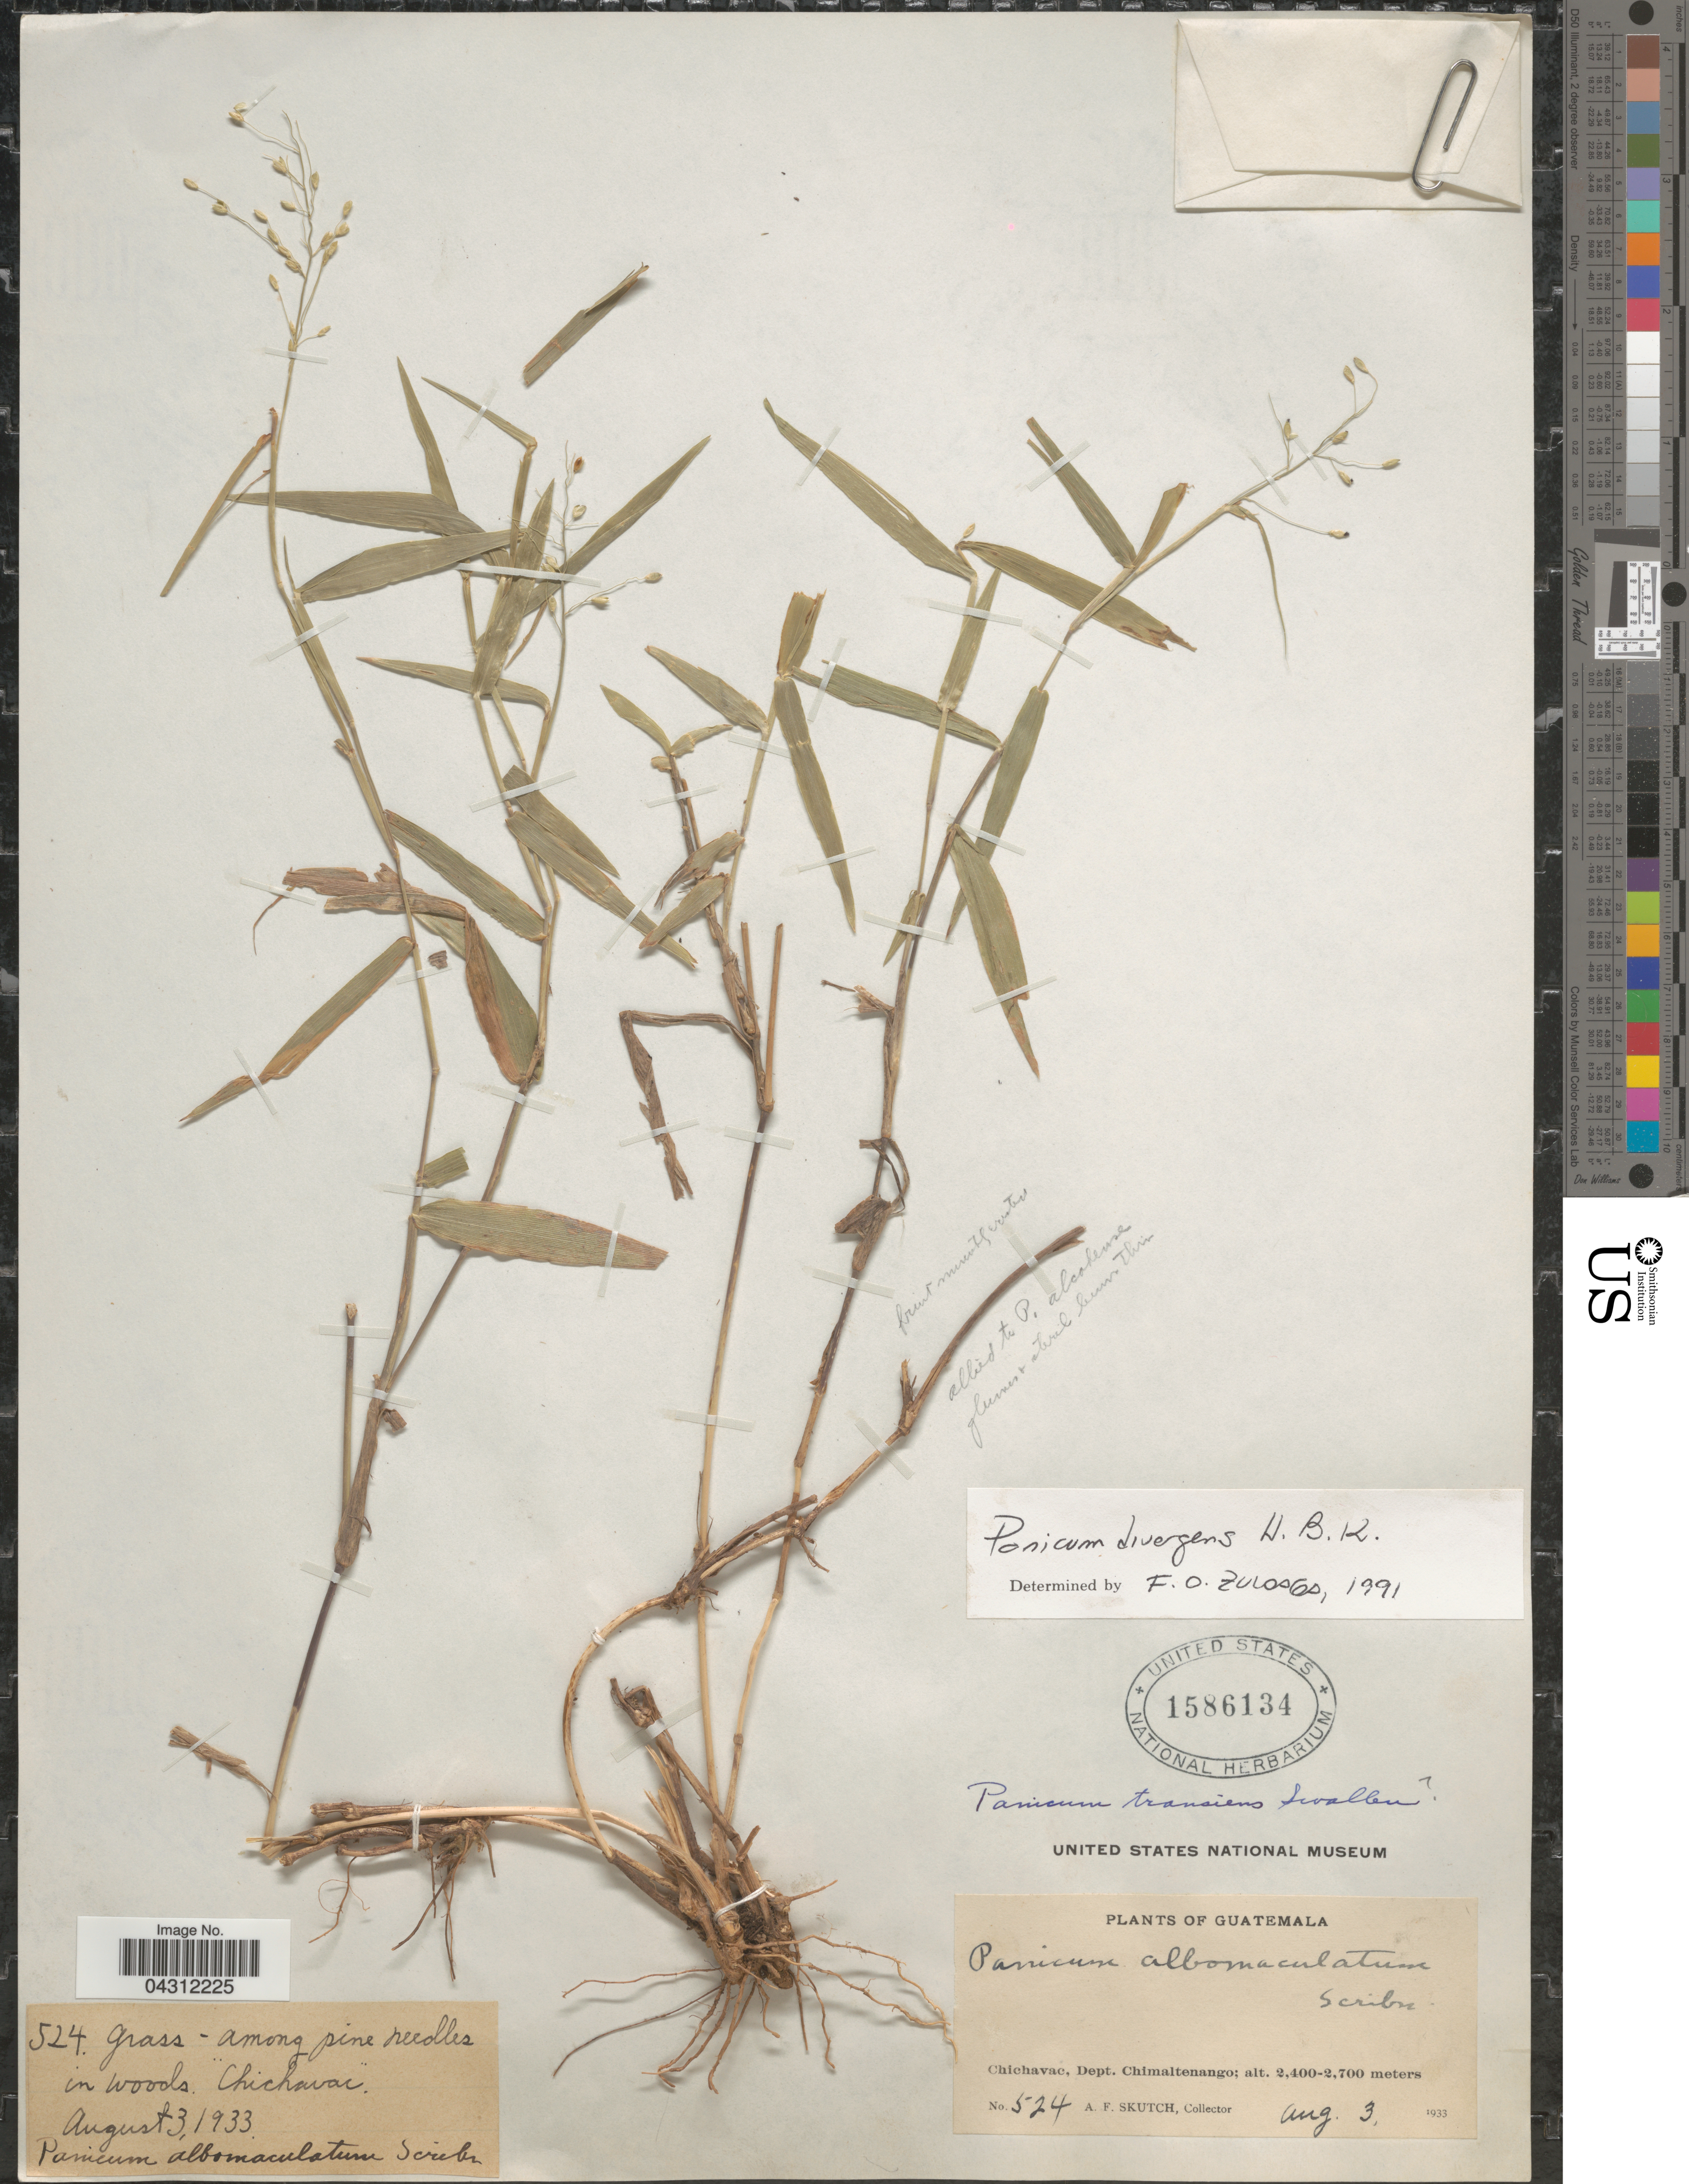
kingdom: Plantae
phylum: Tracheophyta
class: Liliopsida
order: Poales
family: Poaceae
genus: Dichanthelium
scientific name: Dichanthelium commutatum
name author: (Schult.) Gould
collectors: A. F. Skutch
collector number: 524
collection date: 1933-08-03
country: Guatemala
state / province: Chimaltenango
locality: Chichavac, Dept. Chimaltenango.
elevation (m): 2400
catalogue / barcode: US 1586134